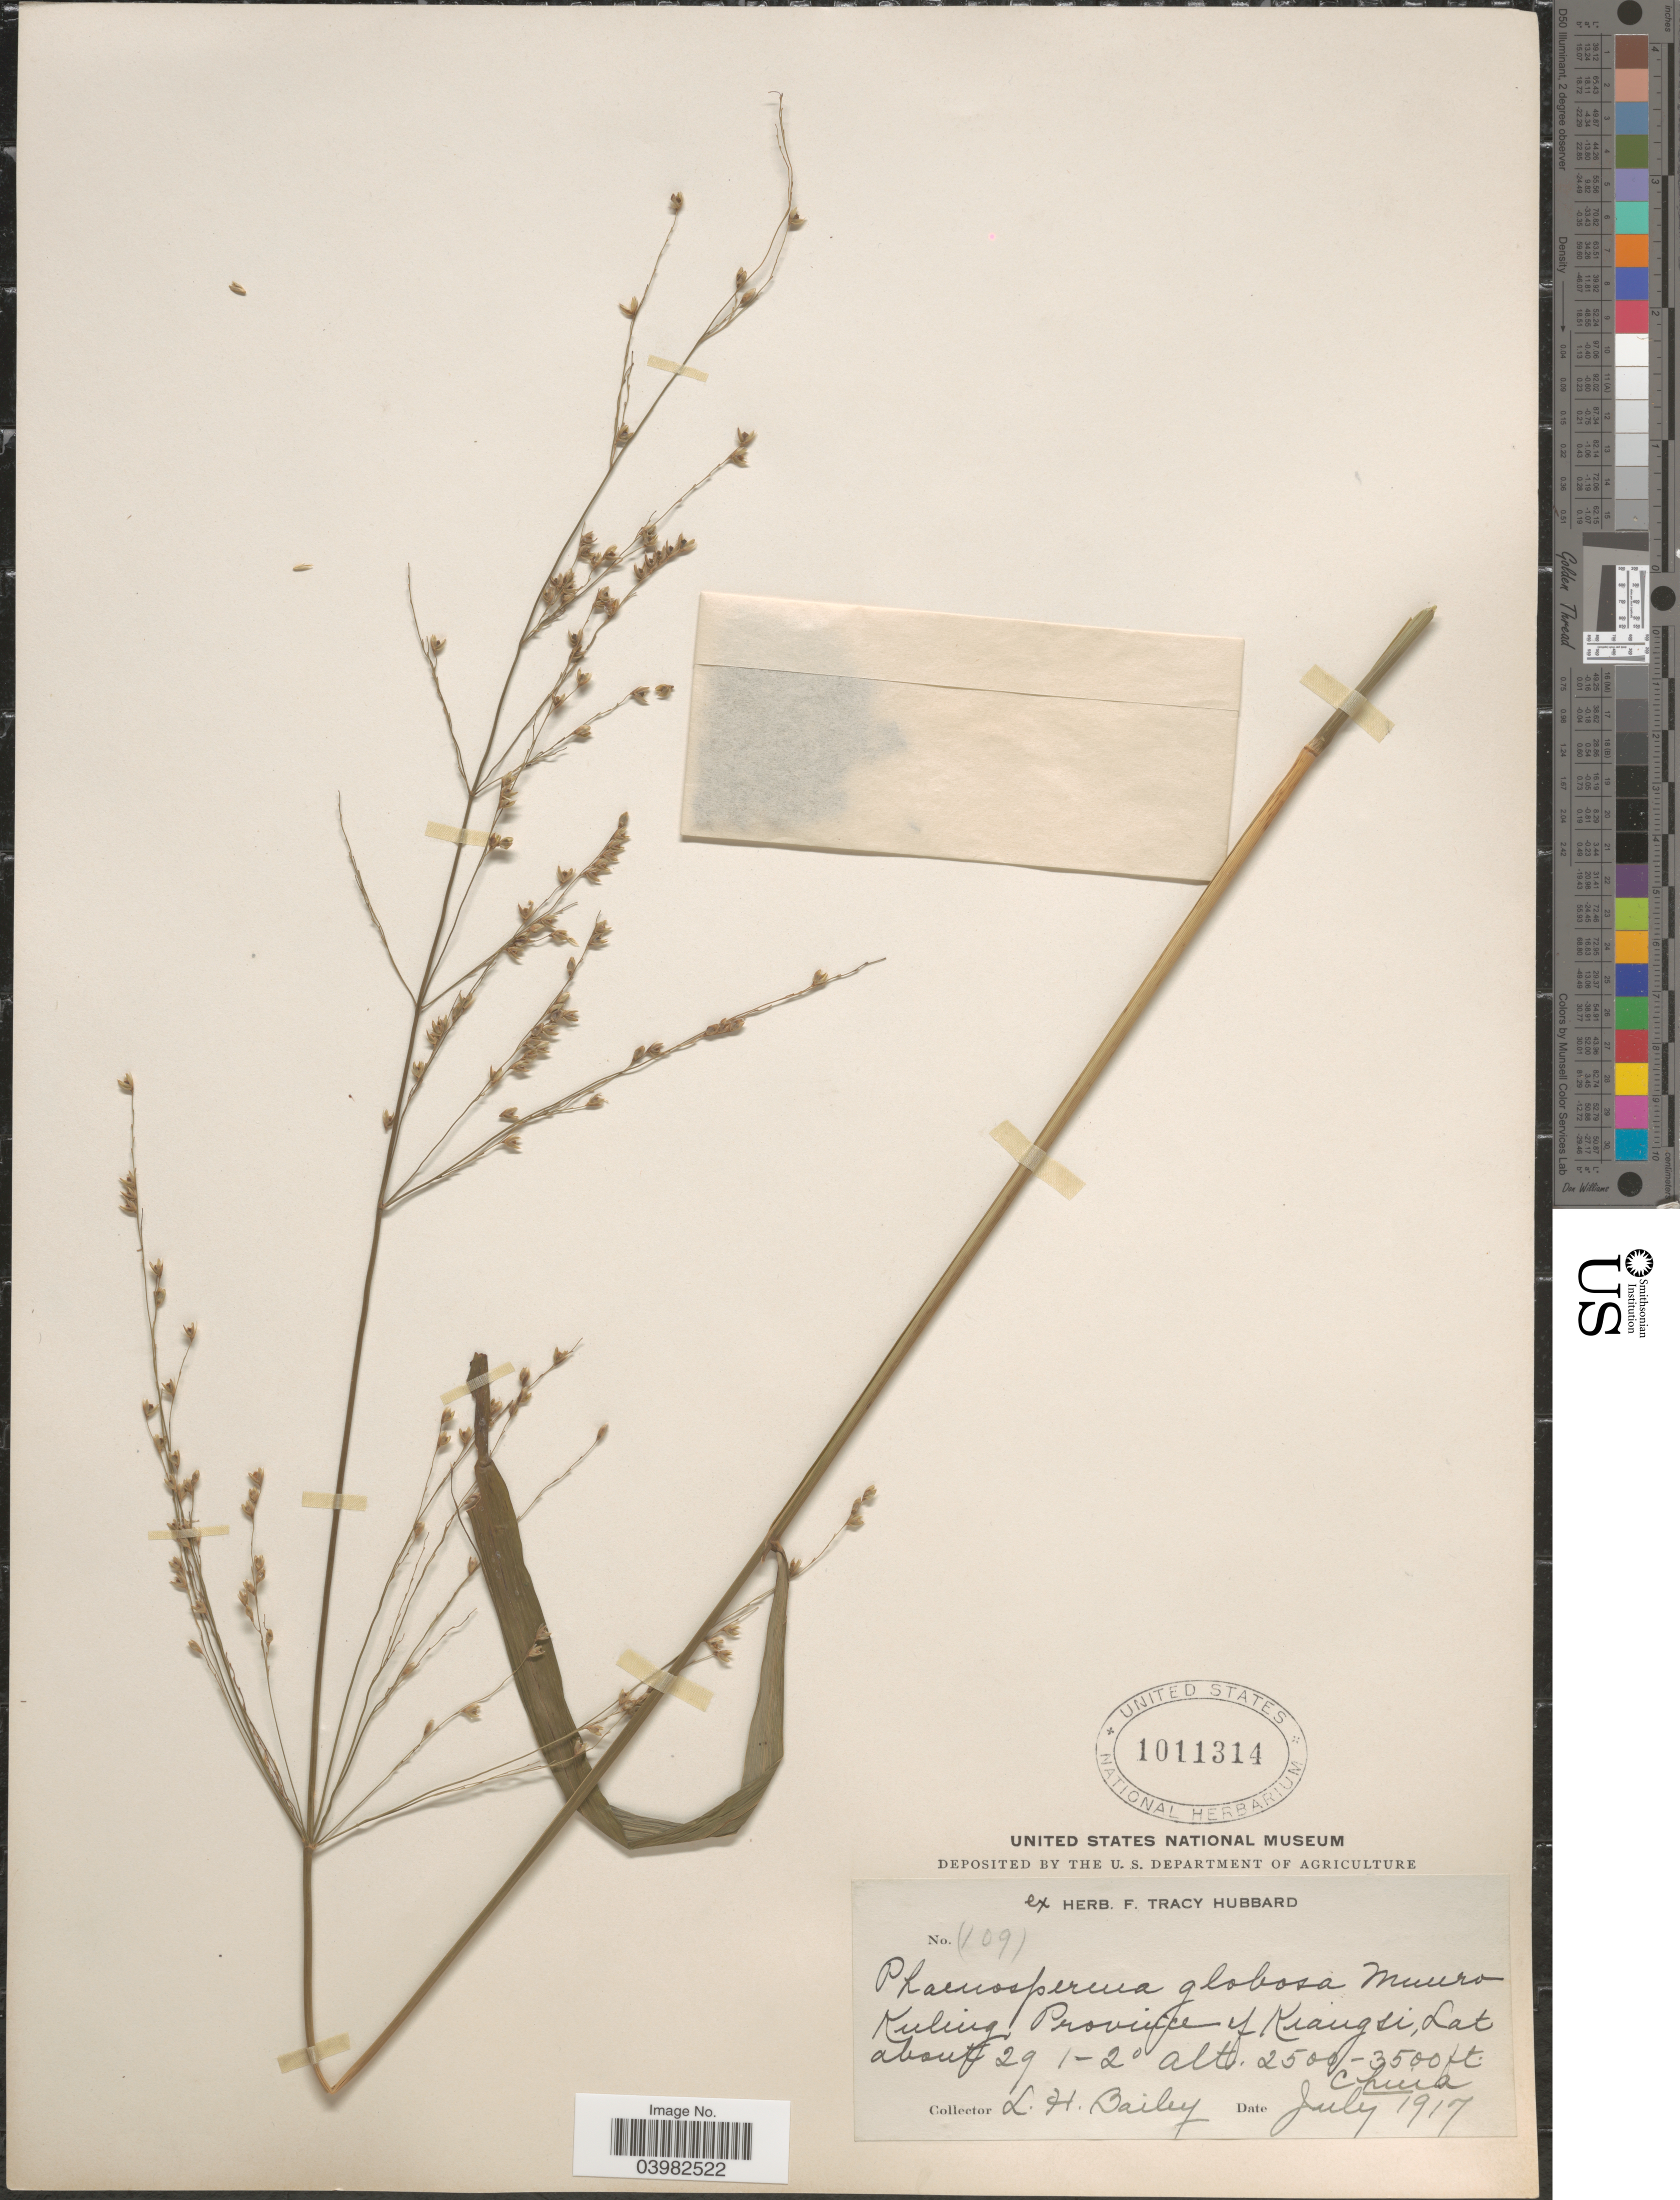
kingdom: Plantae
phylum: Tracheophyta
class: Liliopsida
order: Poales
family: Poaceae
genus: Phaenosperma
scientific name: Phaenosperma globosum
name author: Munro ex Benth.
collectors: L. H. Bailey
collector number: (109)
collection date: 1917-07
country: China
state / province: Jiangxi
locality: Kuling, Province of Kiangsi.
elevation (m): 762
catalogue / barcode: US 1011314